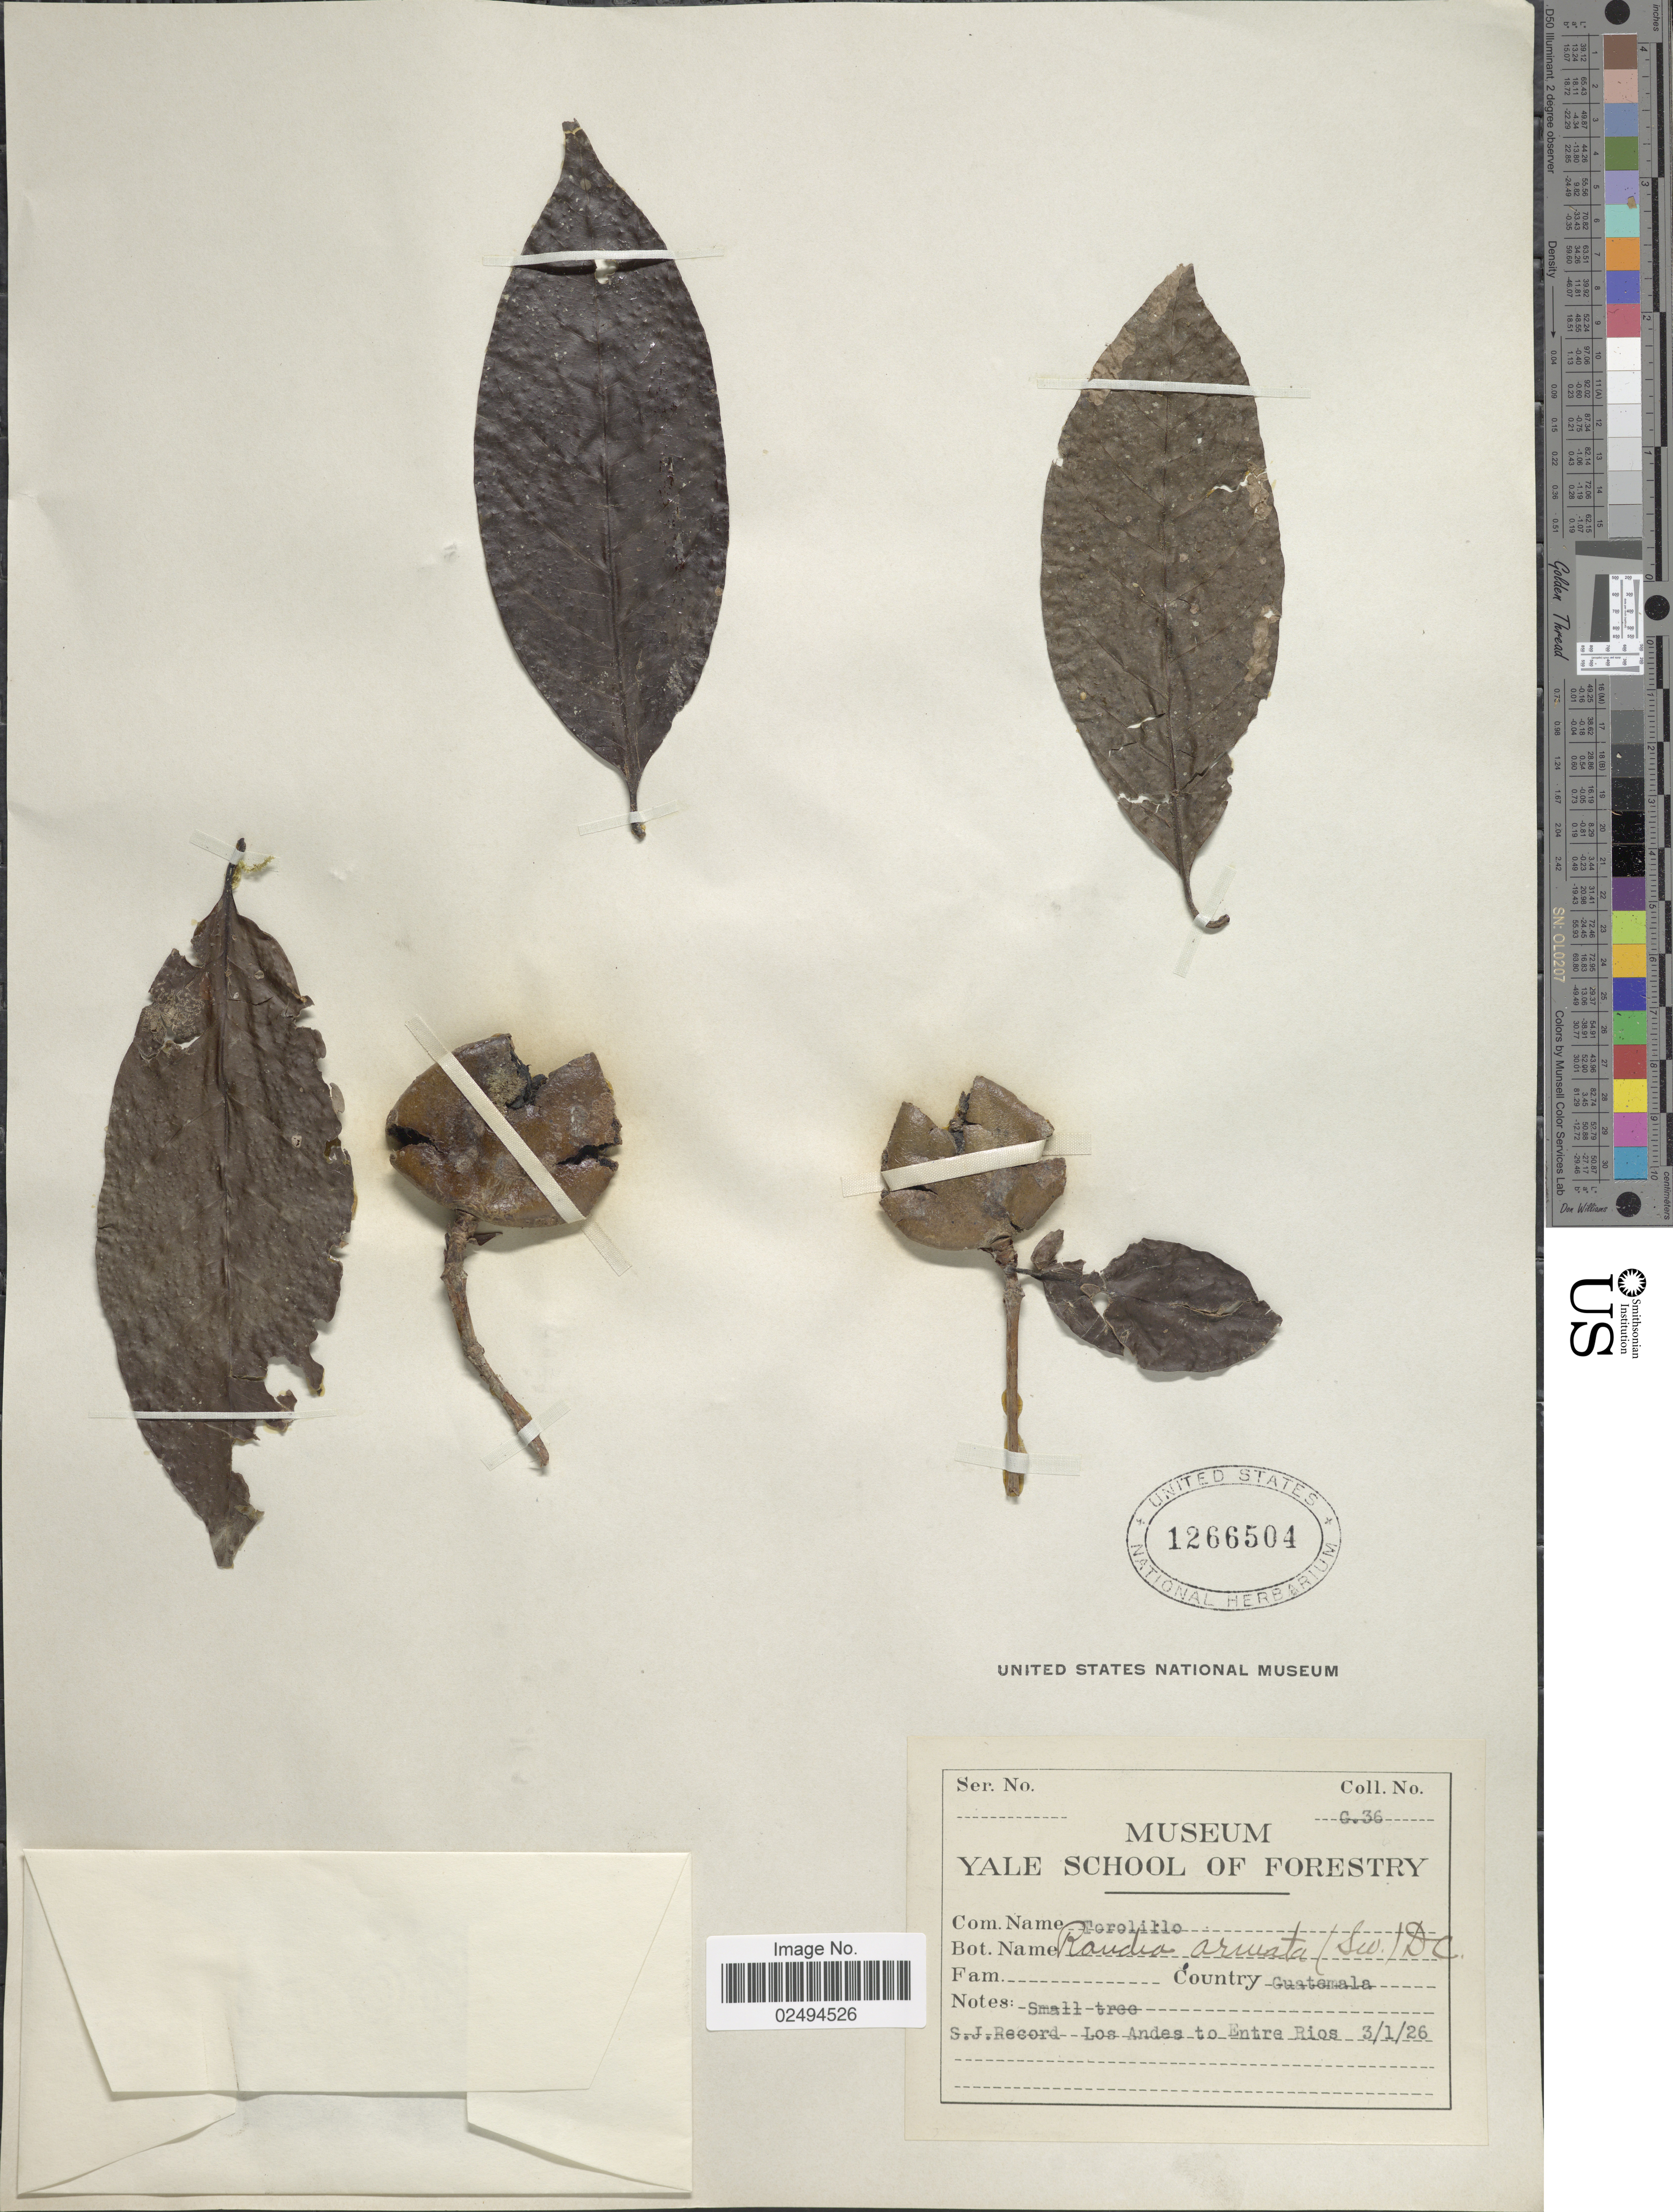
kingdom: Plantae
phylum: Tracheophyta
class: Magnoliopsida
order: Gentianales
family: Rubiaceae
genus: Randia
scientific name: Randia armata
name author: (Sw.) DC.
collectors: S. J. Record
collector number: G.36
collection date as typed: Transcribed d/m/y: 3/1/26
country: Guatemala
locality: Los Andes to Entre Rios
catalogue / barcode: US 1266504